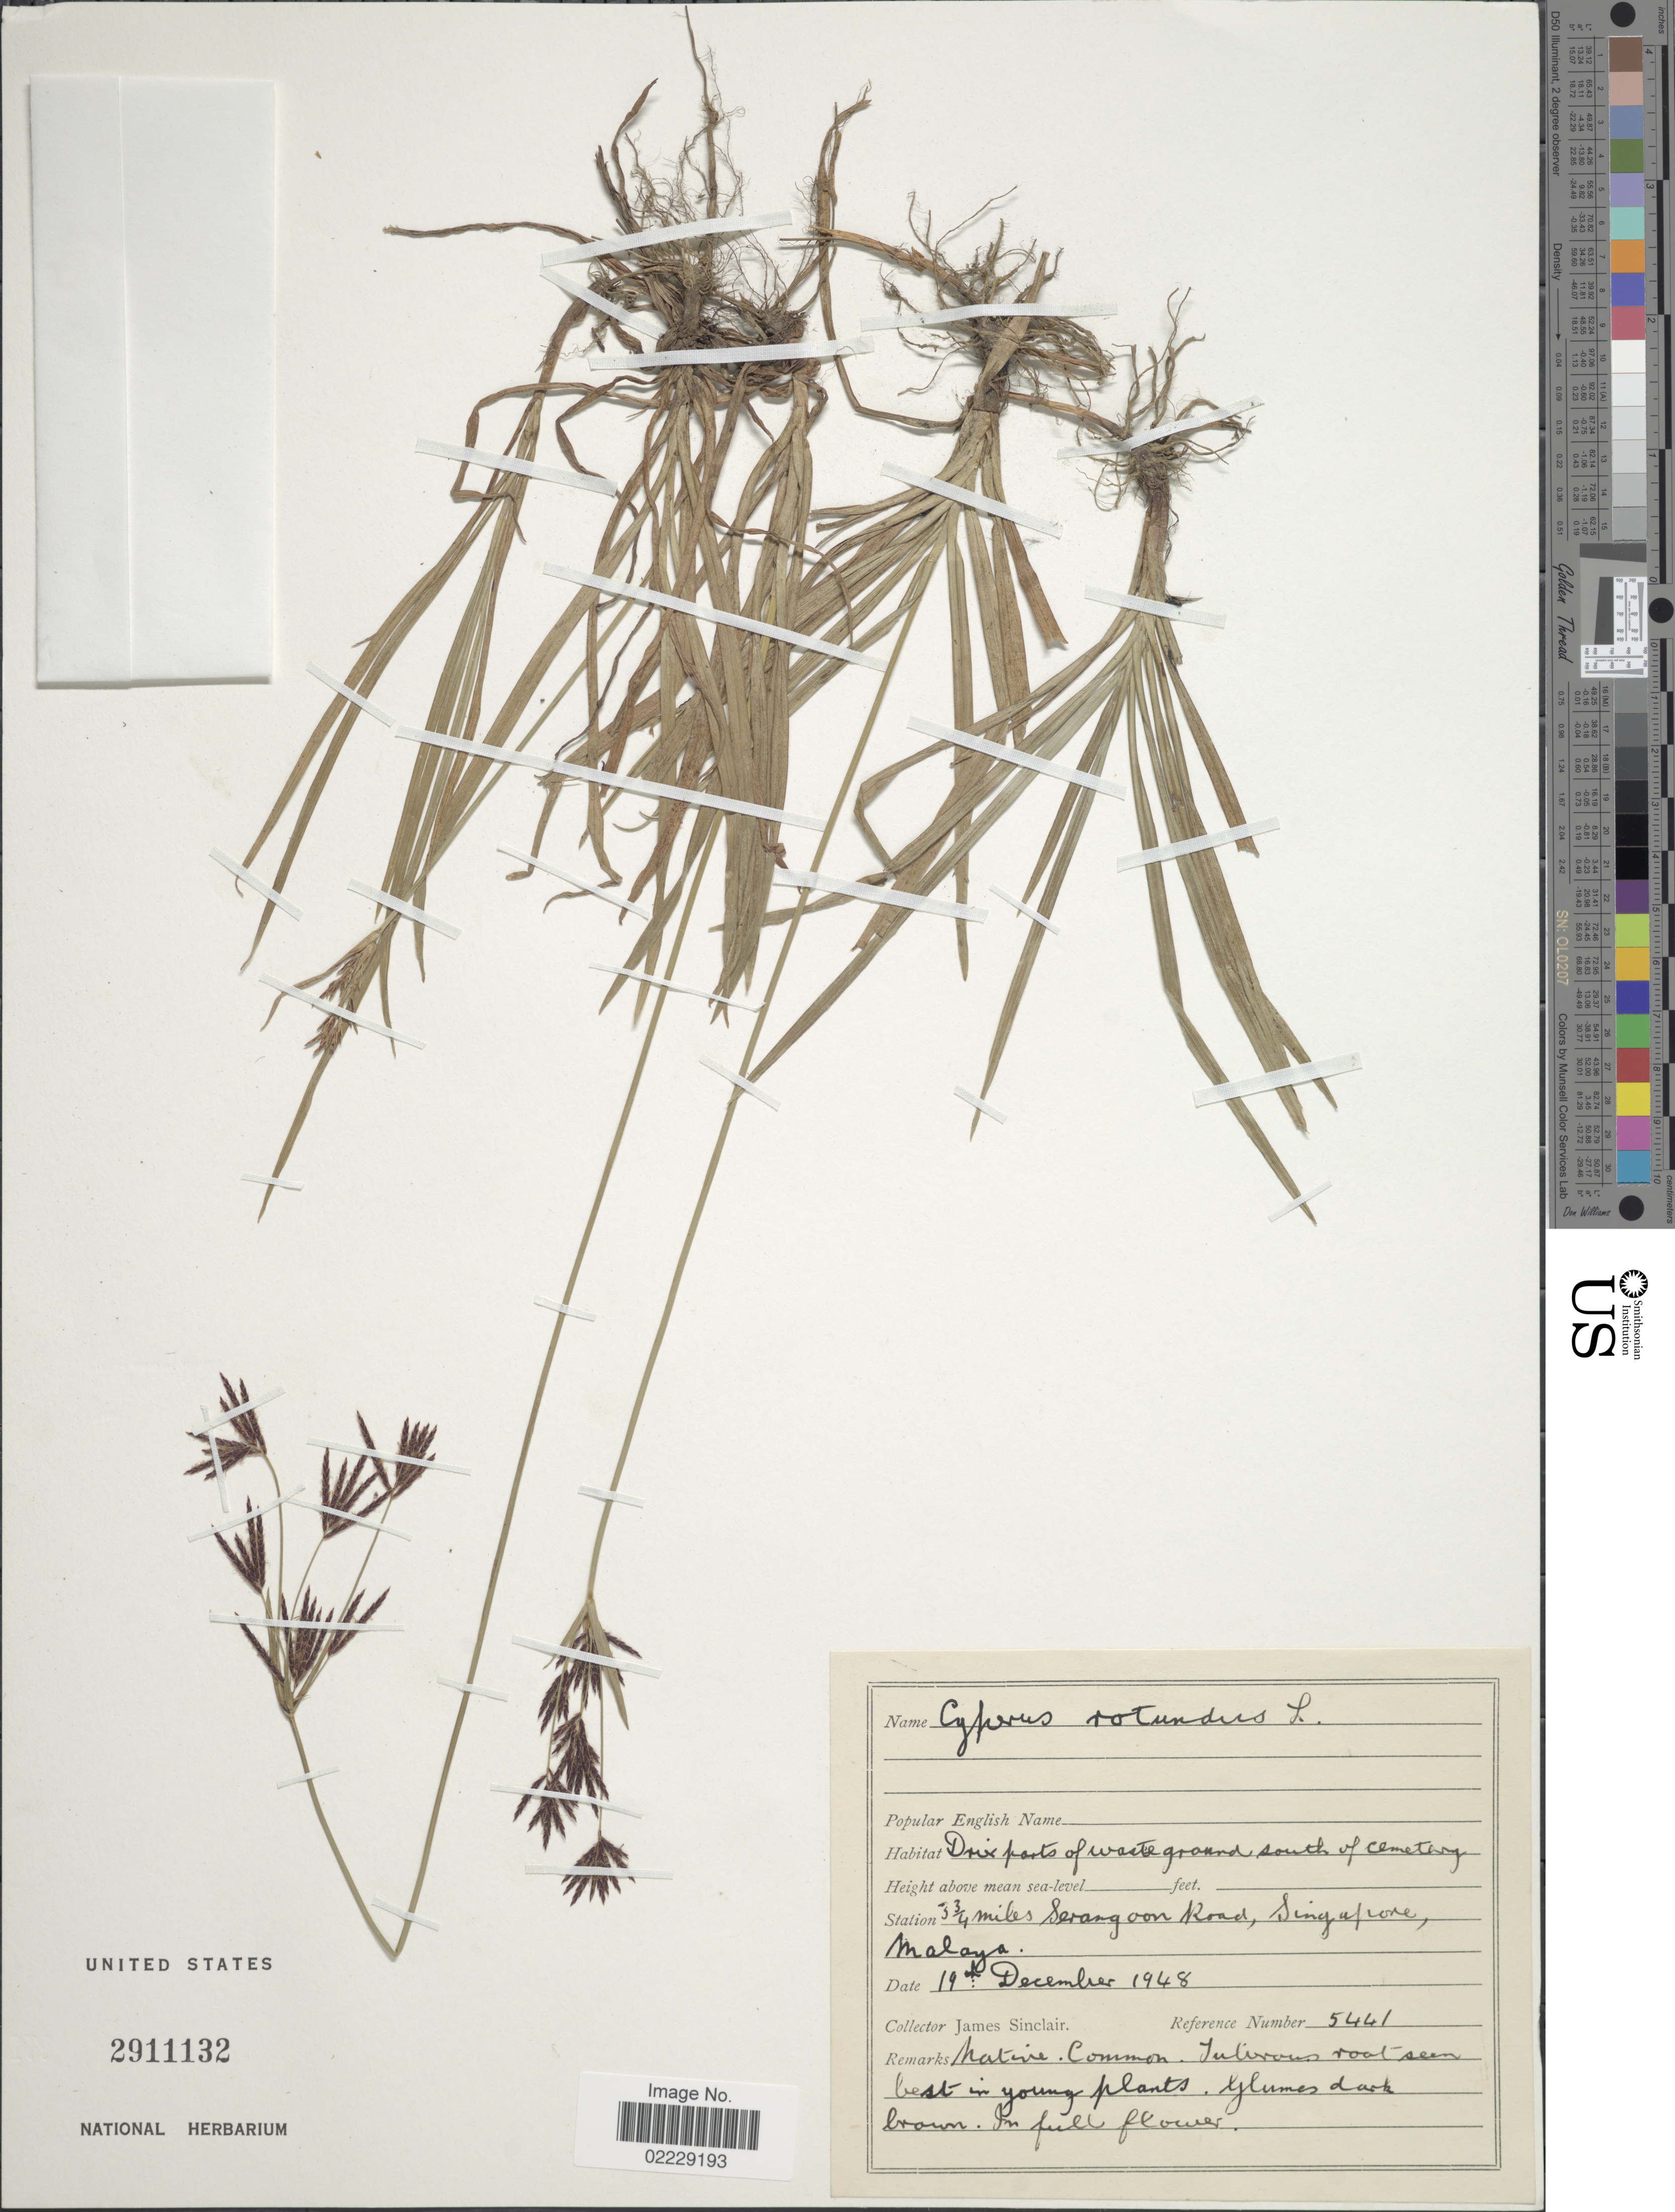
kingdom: Plantae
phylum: Tracheophyta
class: Liliopsida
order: Poales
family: Cyperaceae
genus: Cyperus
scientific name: Cyperus rotundus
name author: L.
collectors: J. Sinclair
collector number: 5441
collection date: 1948-12-19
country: Singapore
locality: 3 3/4 miles Serangoon Road, Malaya, parts of waste ground, south of cemetery.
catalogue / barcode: US 2911132